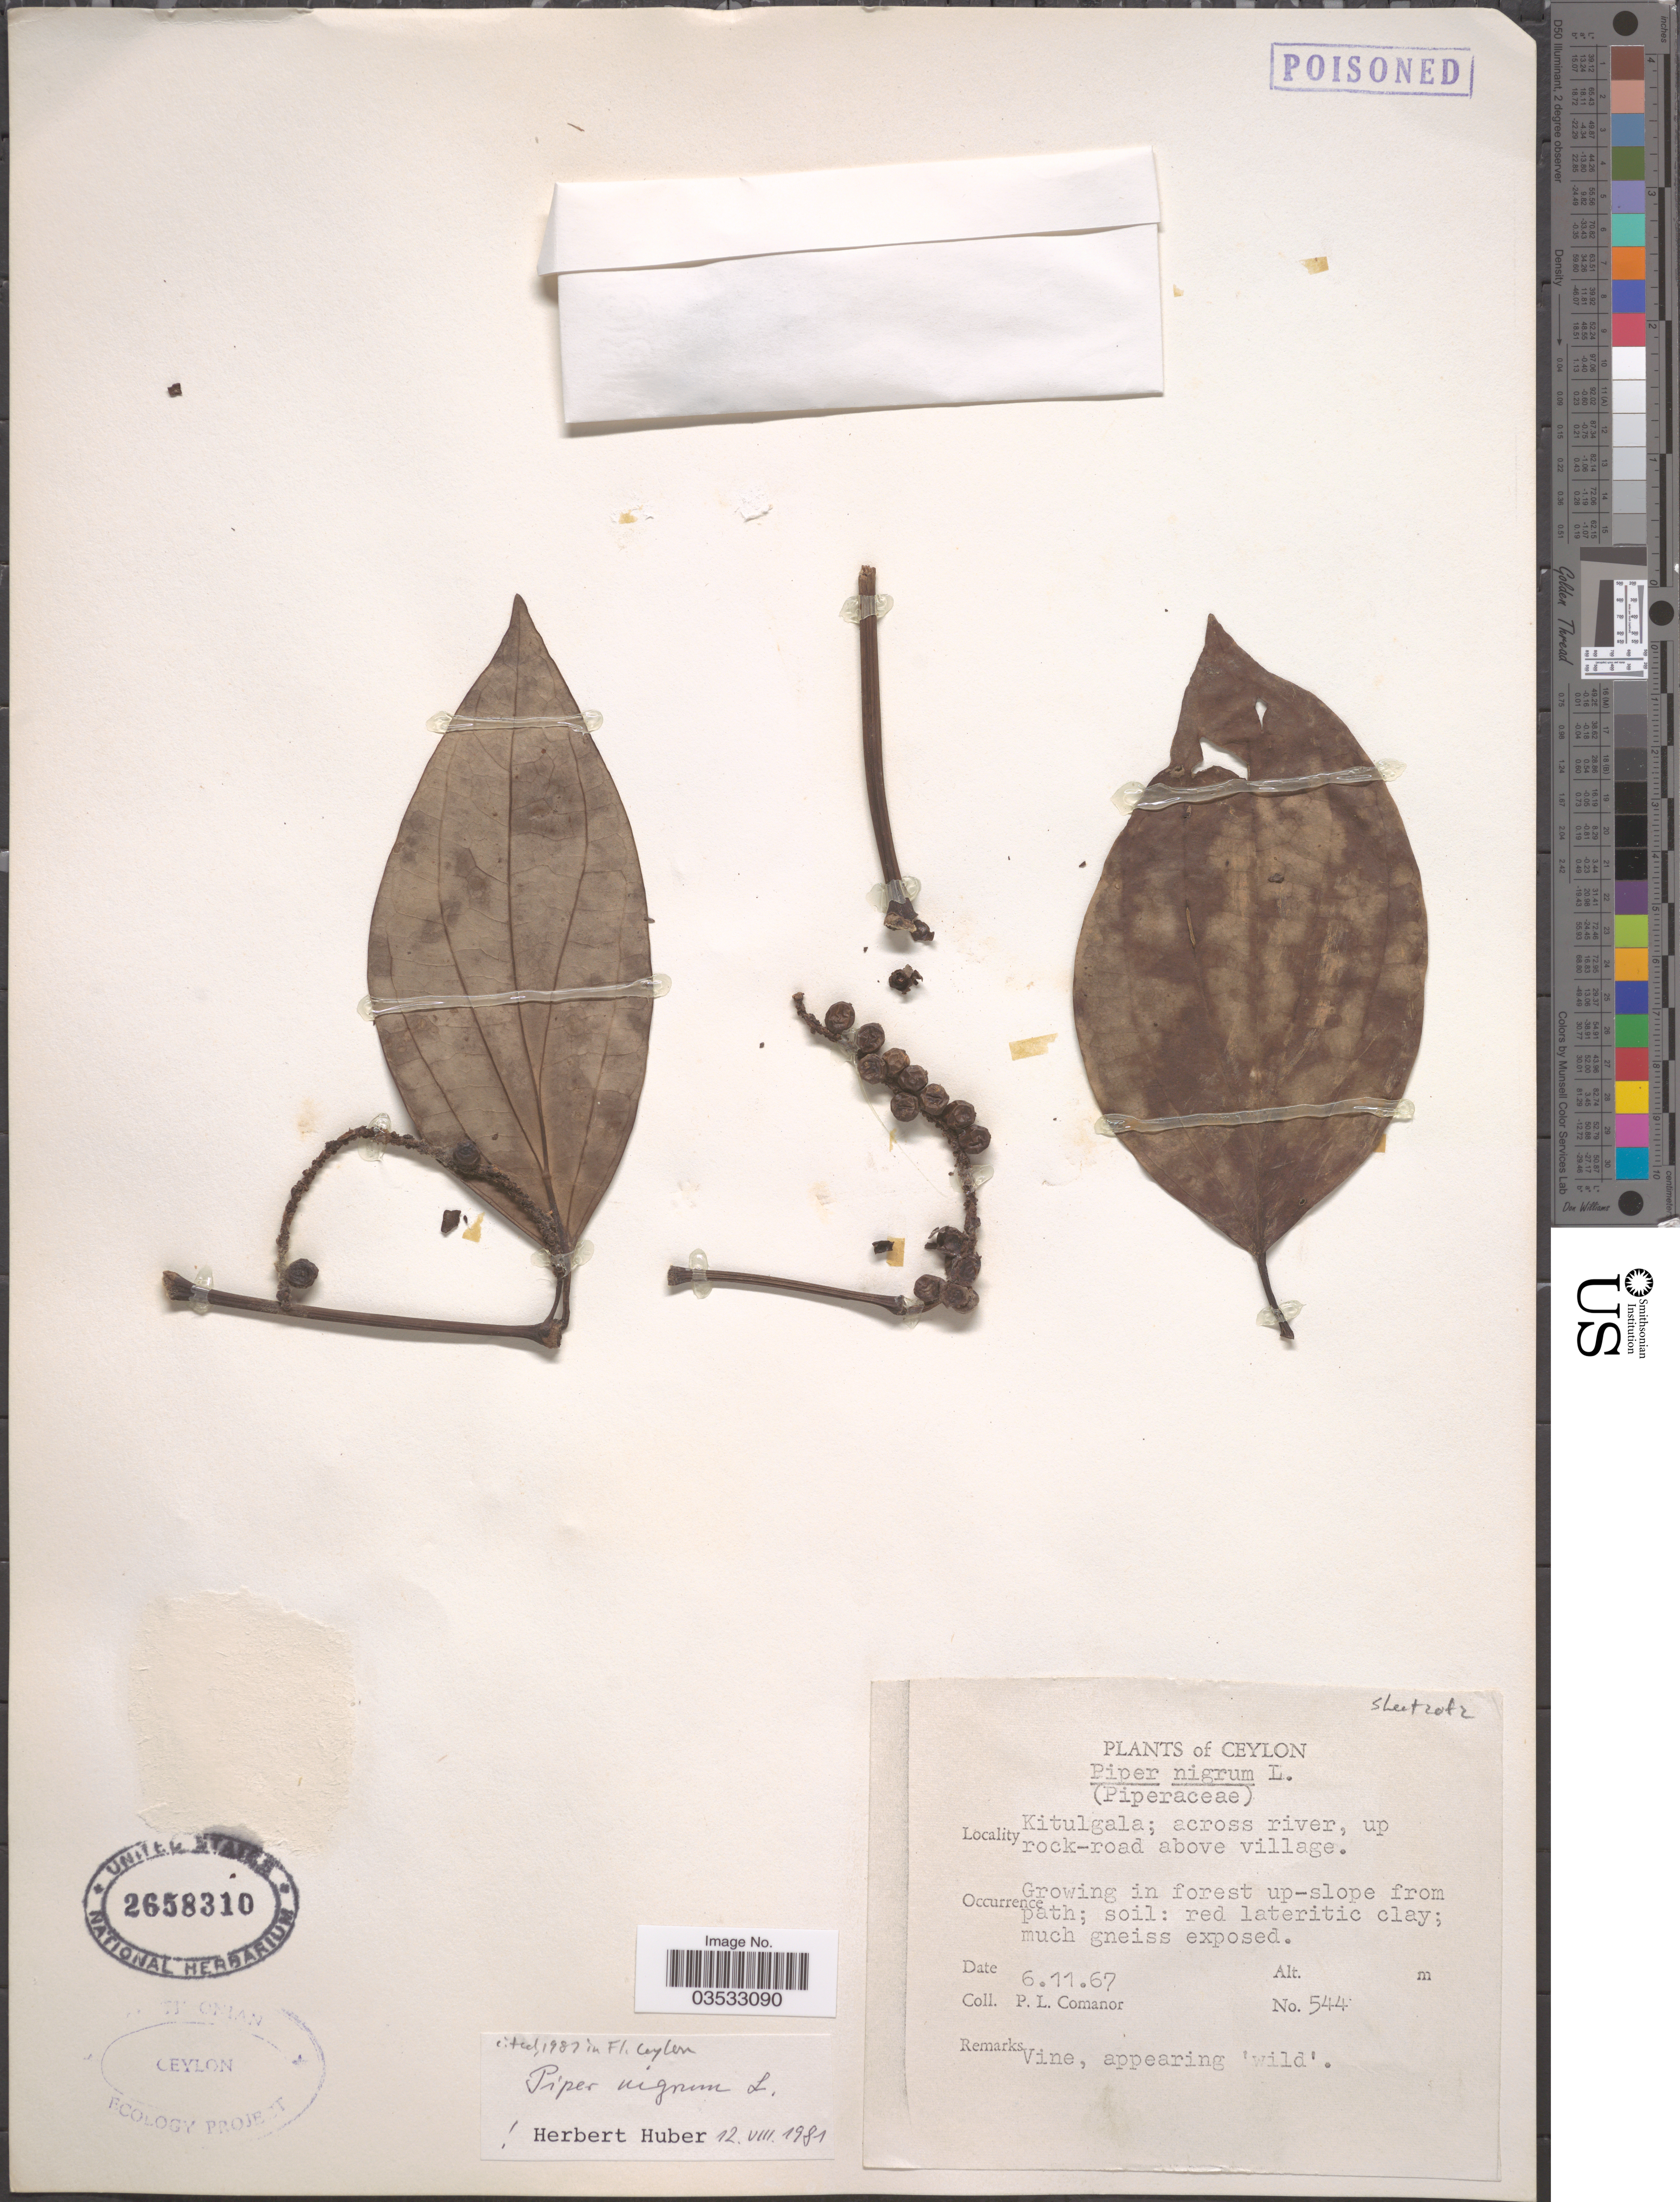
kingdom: Plantae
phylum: Tracheophyta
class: Magnoliopsida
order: Piperales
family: Piperaceae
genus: Piper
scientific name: Piper nigrum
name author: L.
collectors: P. Comanor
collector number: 544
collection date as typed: Transcribed d/m/y: 6/11/67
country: Sri Lanka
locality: Ceylon. Kitulgala; across river, up rock-road above village.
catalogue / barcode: US 2658310